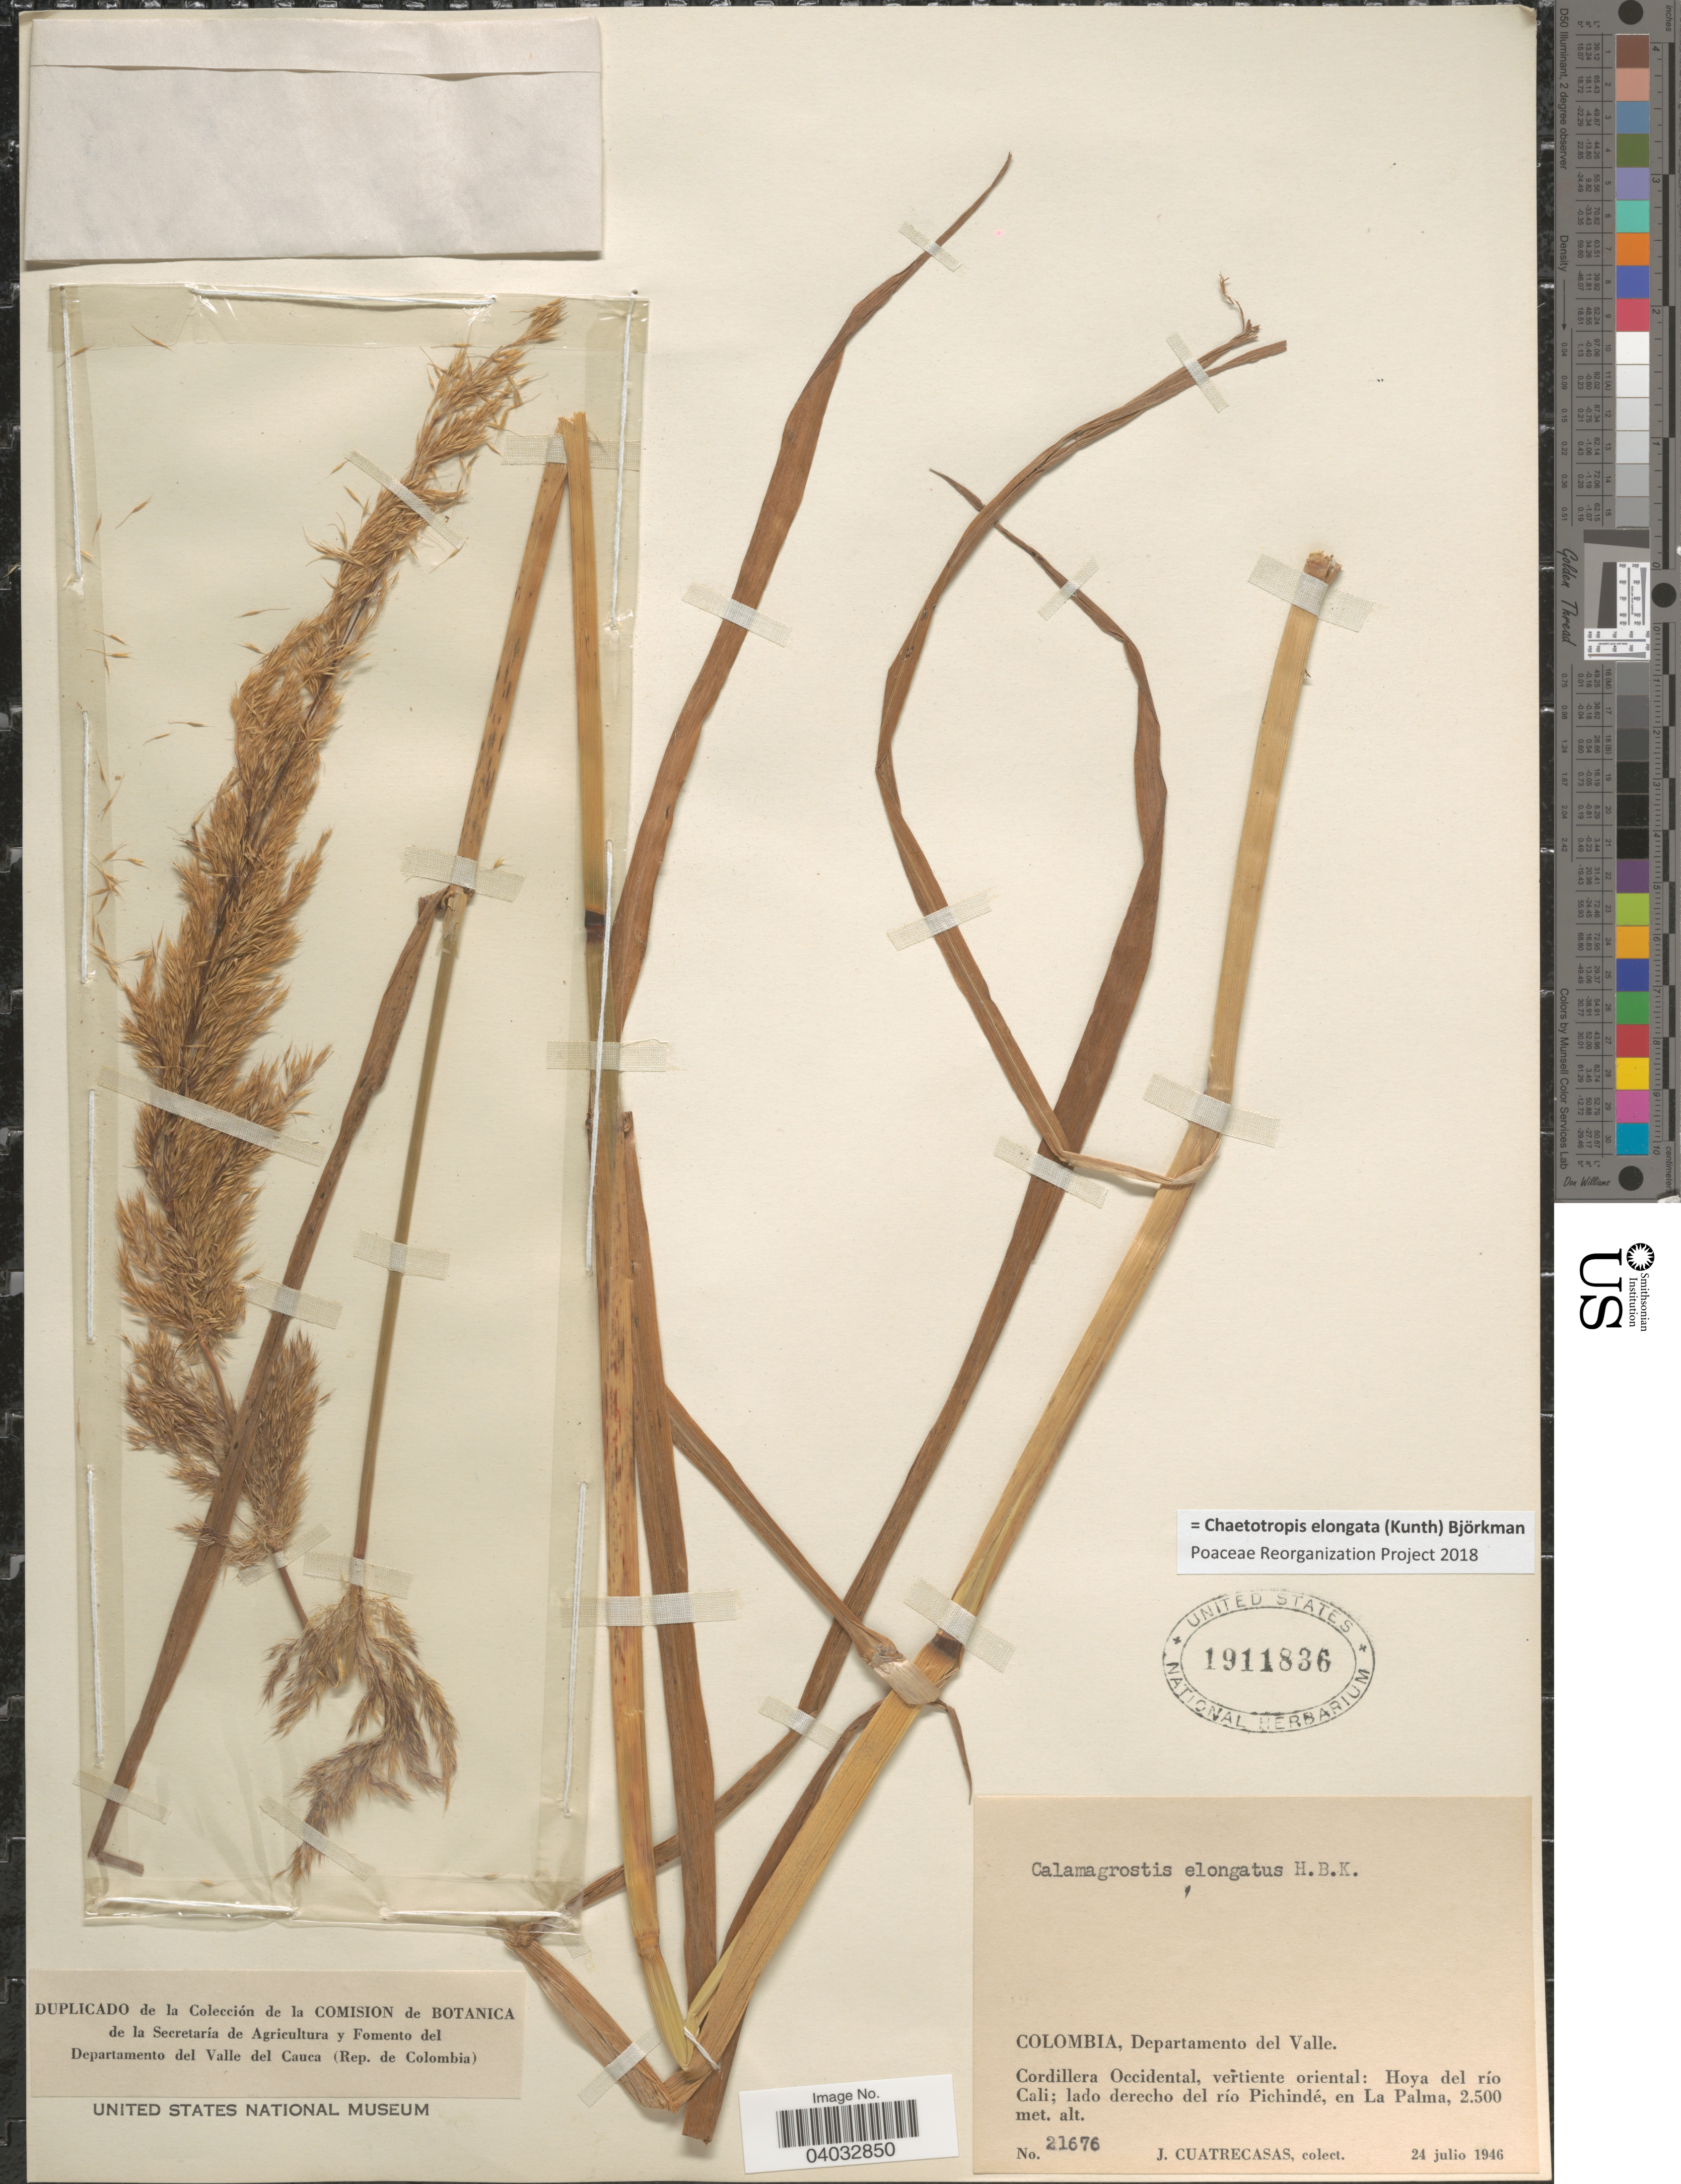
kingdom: Plantae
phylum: Tracheophyta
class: Liliopsida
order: Poales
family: Poaceae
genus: Chaetotropis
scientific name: Chaetotropis elongata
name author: (Kunth) Björkman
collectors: J. Cuatrecasas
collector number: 21676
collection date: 1946-07-24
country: Colombia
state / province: Valle del Cauca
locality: Departamento del Valle. Cordillera Occidental, vertiente oriental: Hoya del río Cali; lado derecho del río Pichindé, en La Palma.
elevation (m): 2500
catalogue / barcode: US 1911836